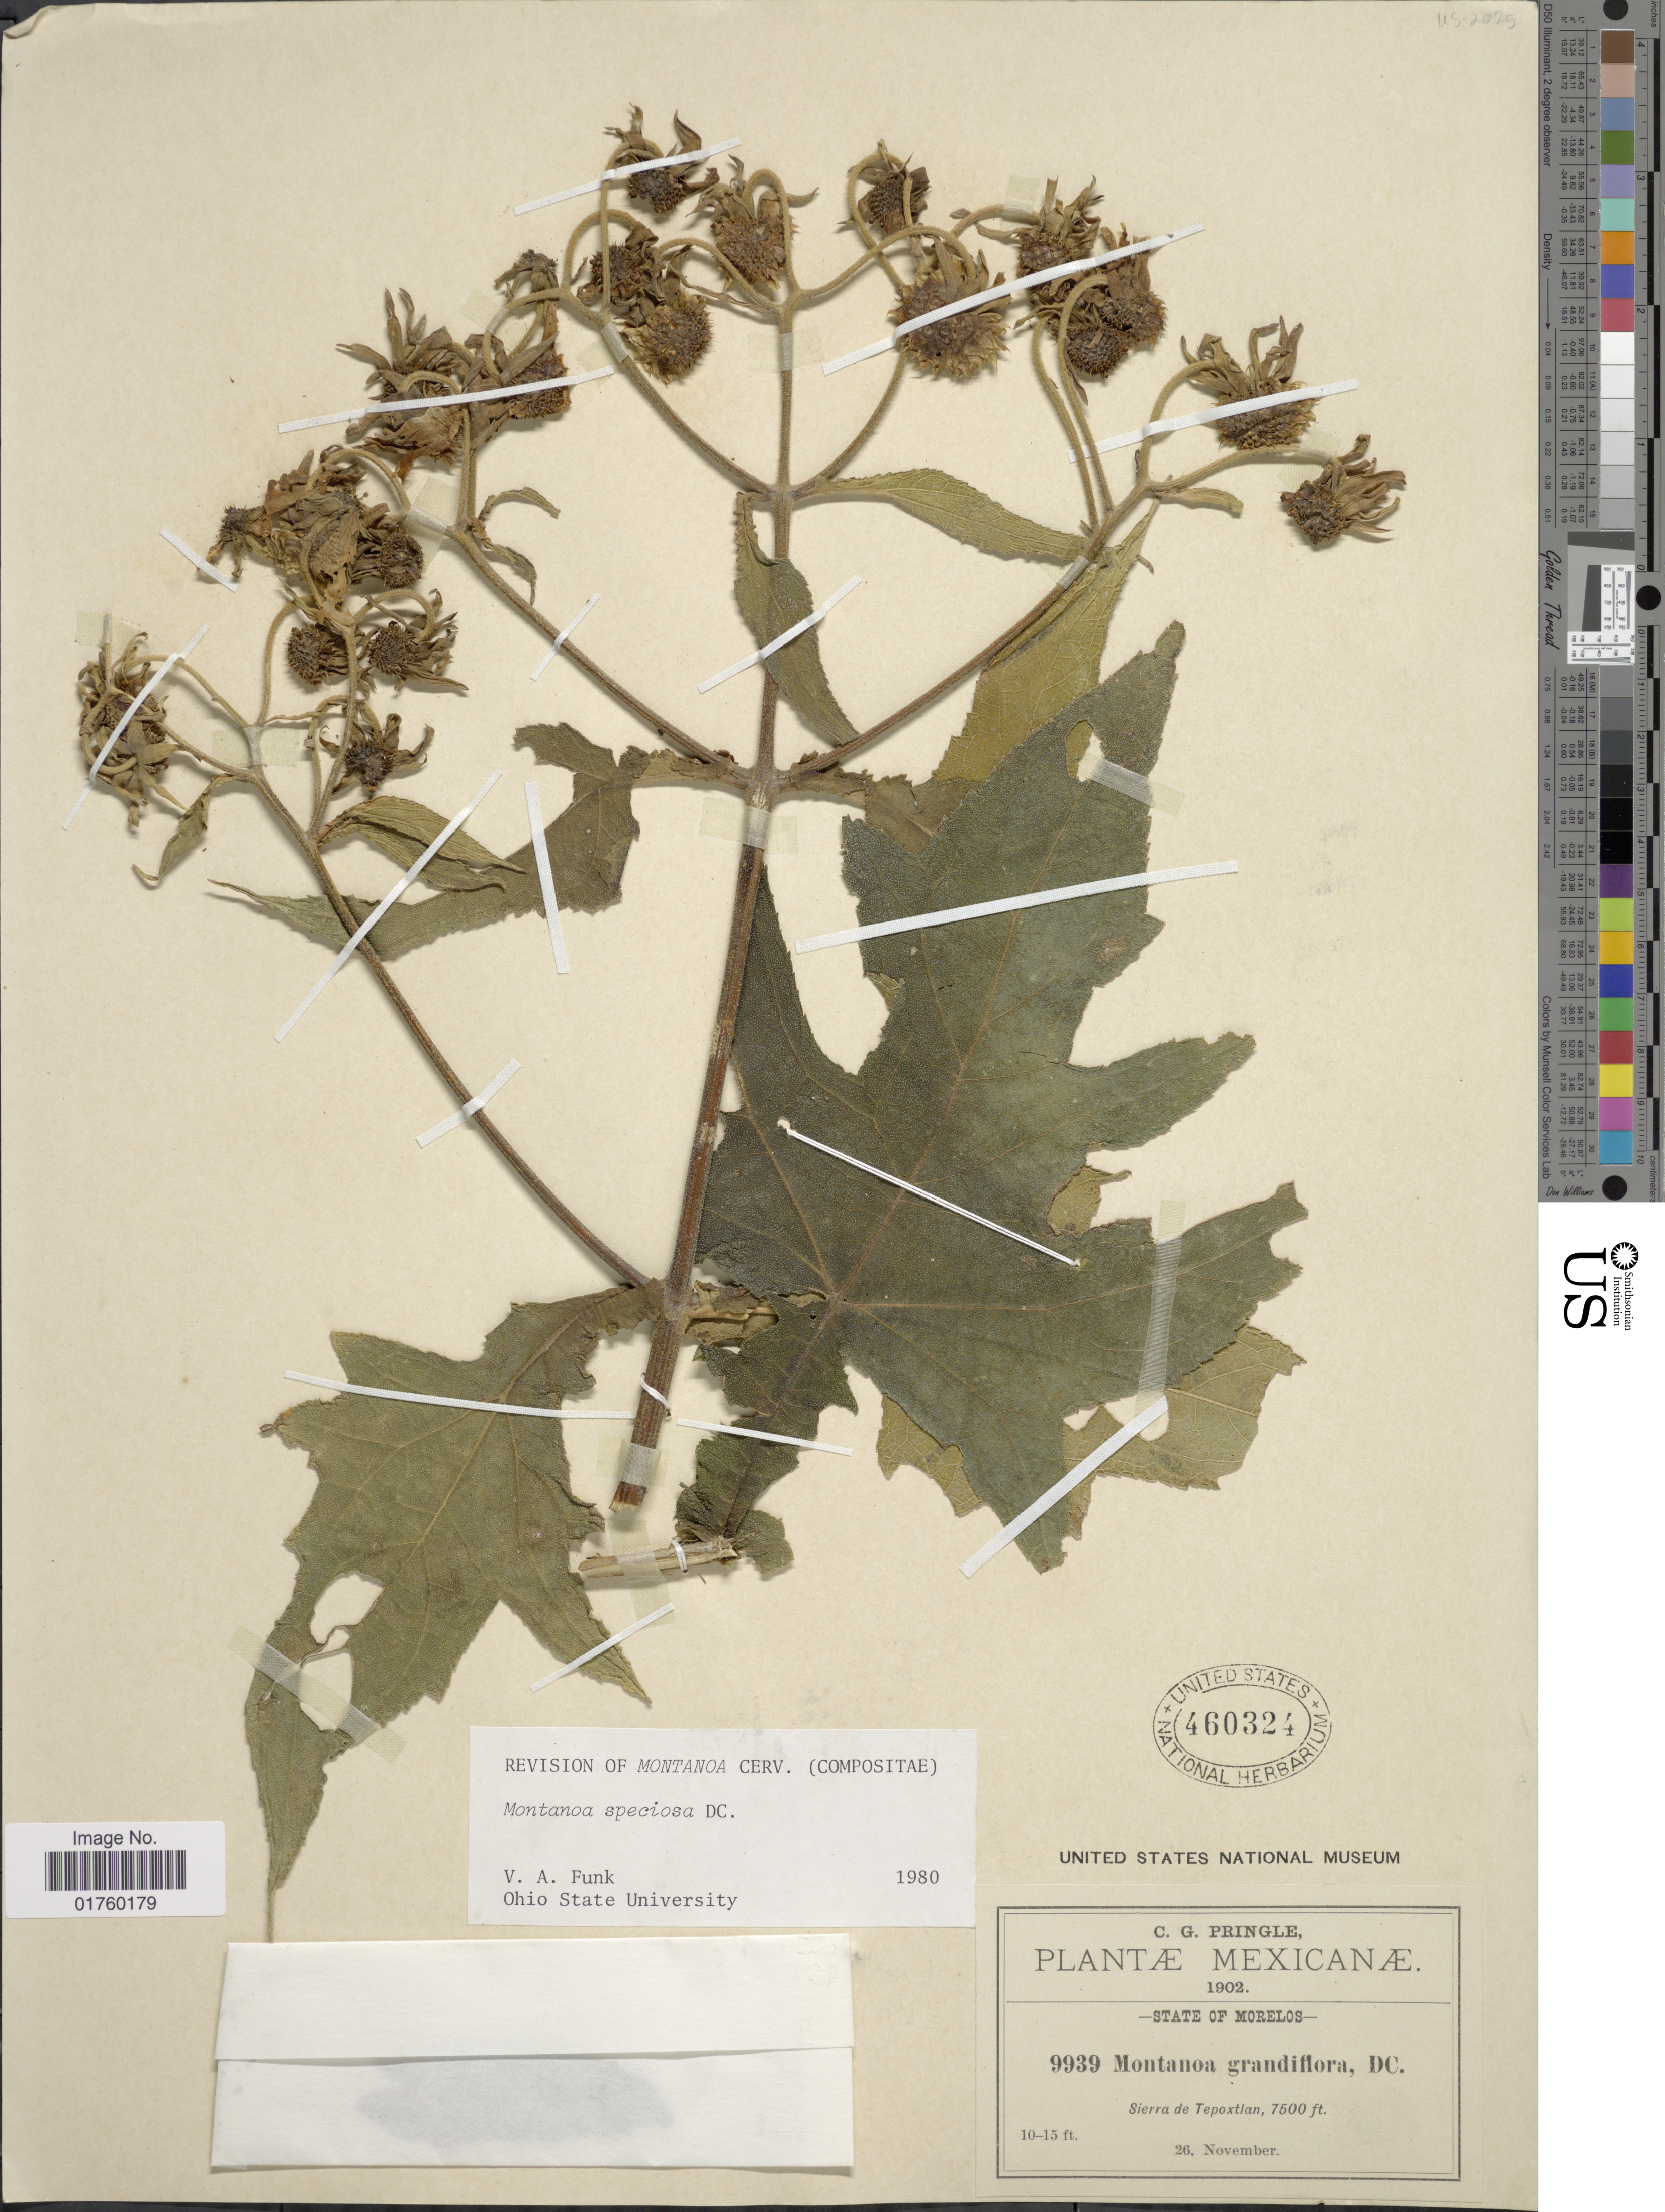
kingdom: Plantae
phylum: Tracheophyta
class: Magnoliopsida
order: Asterales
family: Asteraceae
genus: Montanoa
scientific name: Montanoa speciosa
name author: (DC.) Sch. Bip. ex K. Koch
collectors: C. G. Pringle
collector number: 9939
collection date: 1902-11-26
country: Mexico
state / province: Morelos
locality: Sierra de Tepoxtlan.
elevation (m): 2286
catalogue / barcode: US 460324